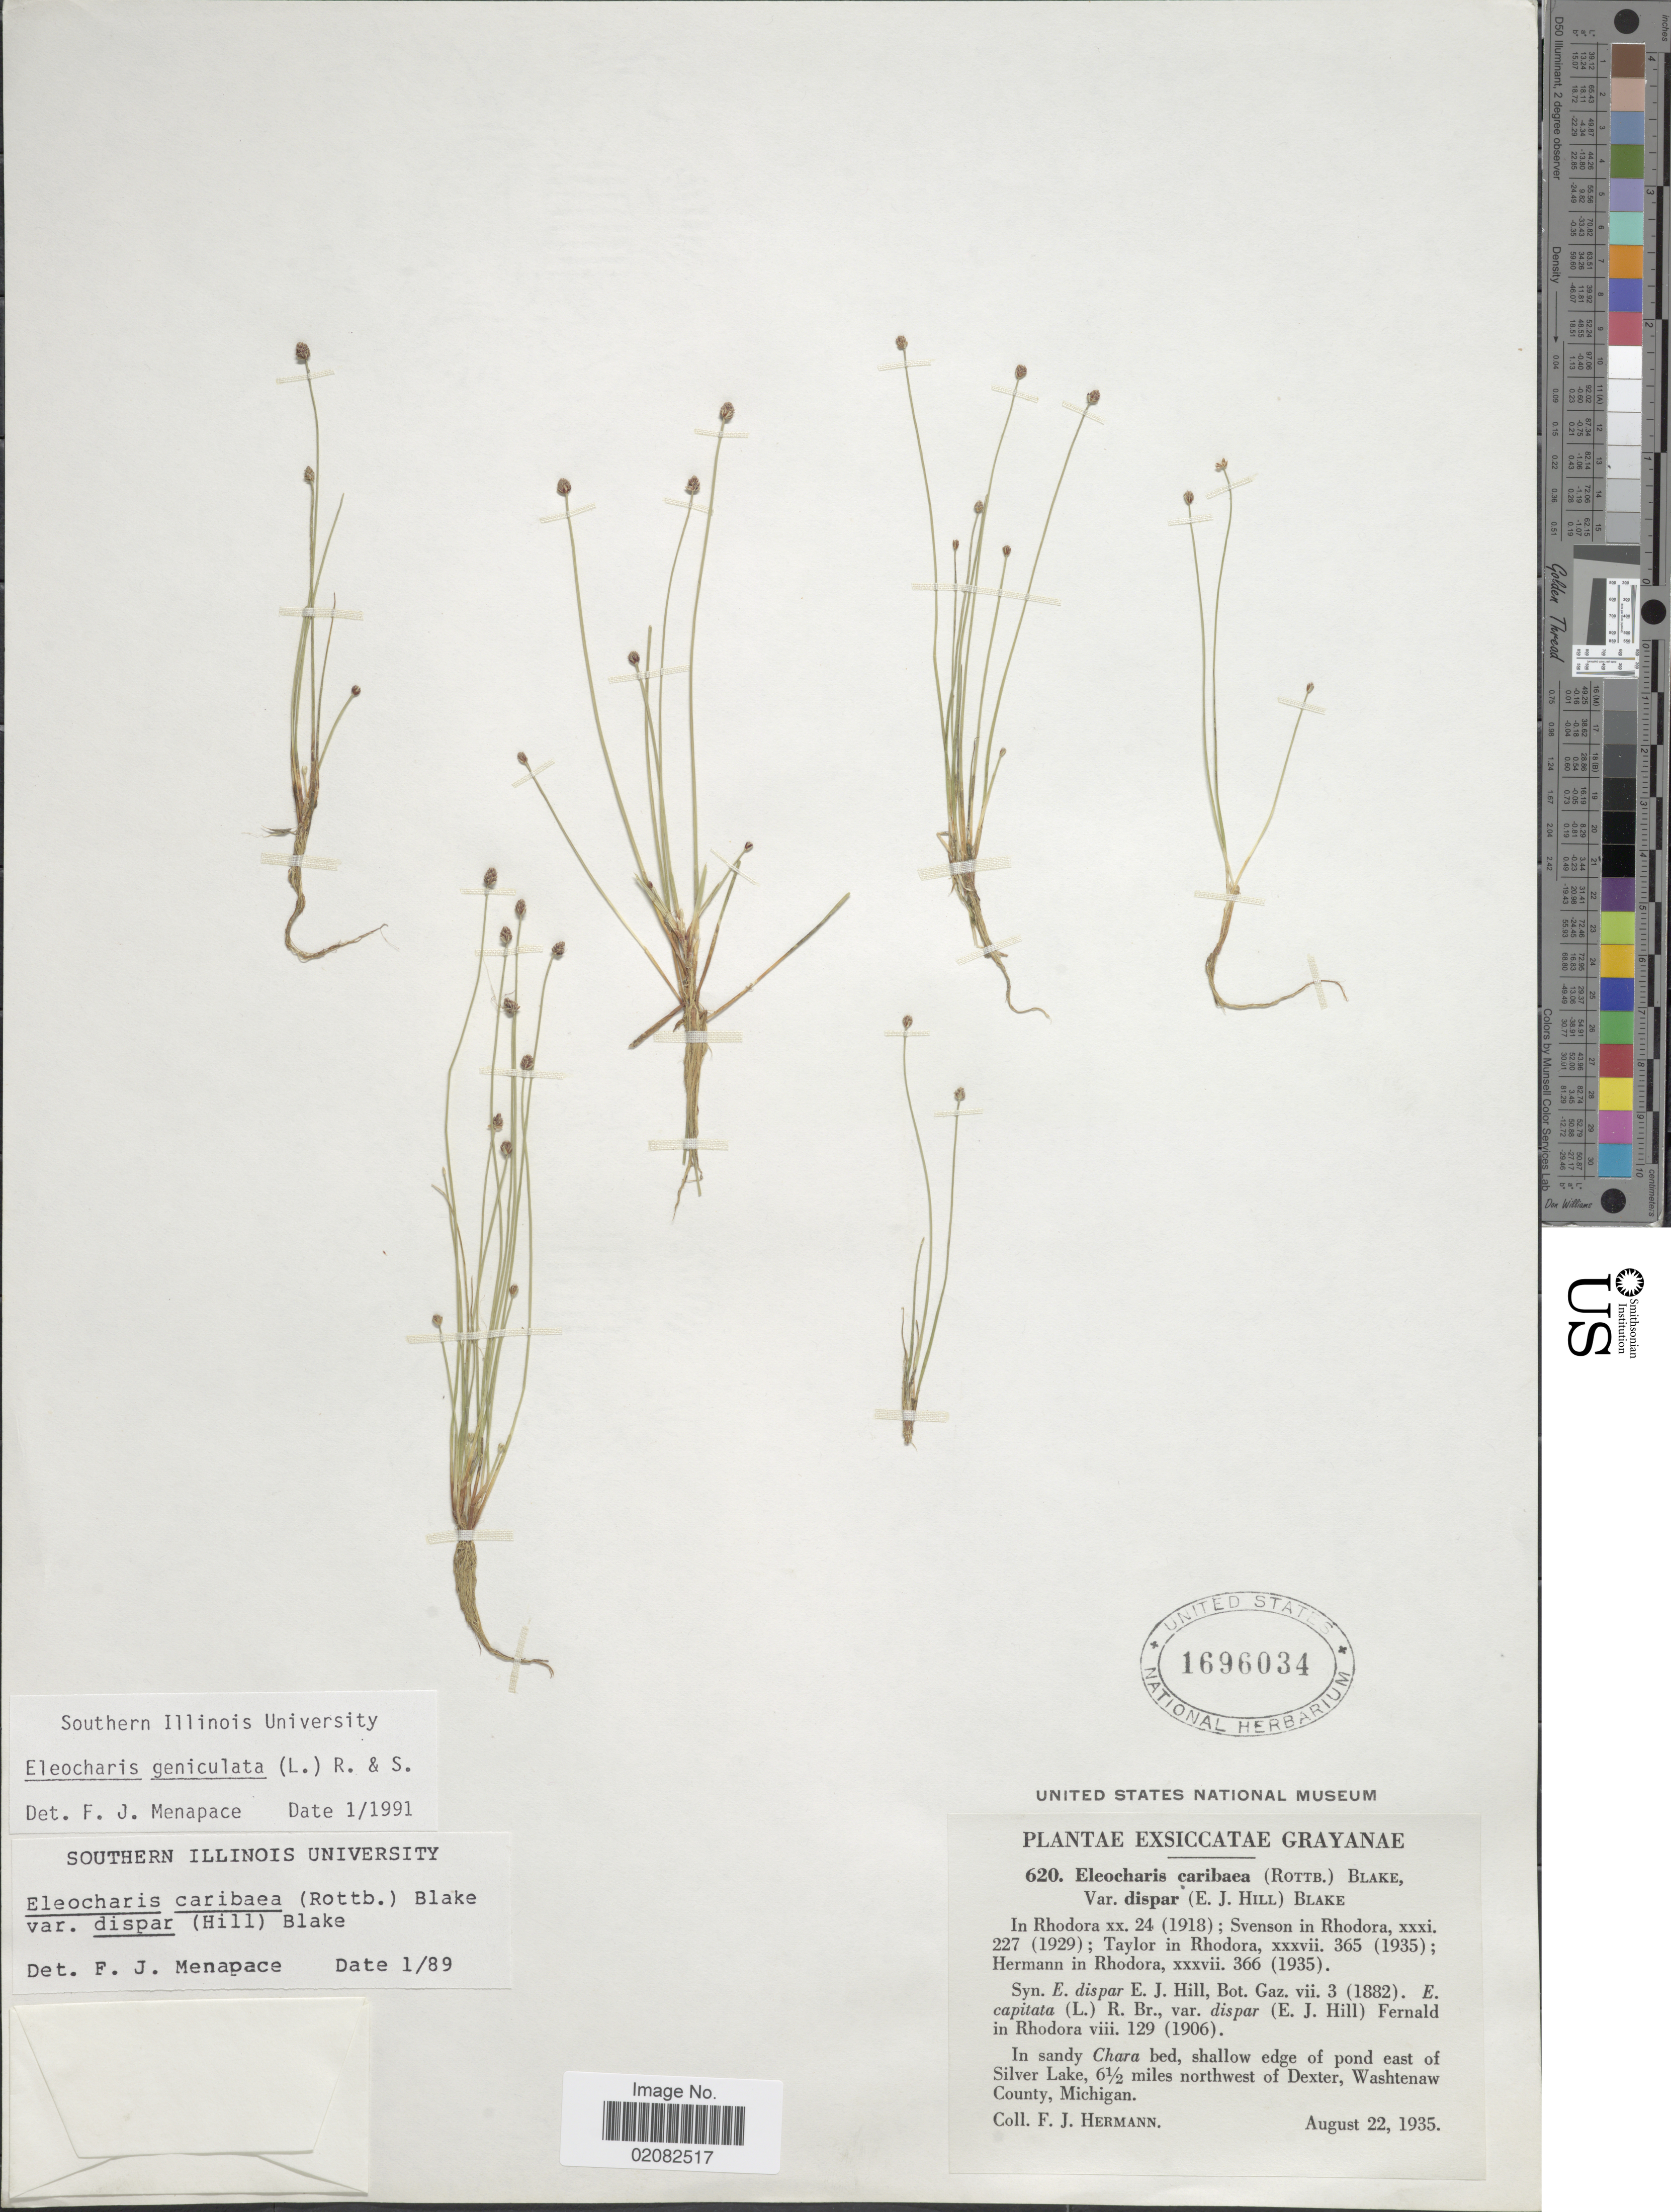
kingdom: Plantae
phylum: Tracheophyta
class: Liliopsida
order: Poales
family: Cyperaceae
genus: Eleocharis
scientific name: Eleocharis geniculata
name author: (L.) Roem. & Schult.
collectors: F. J. Hermann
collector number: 620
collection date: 1935-08-22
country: United States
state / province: Michigan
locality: Grayanae, east of Silver Lake, 6½ miles northwest of Dexter, Washtenaw County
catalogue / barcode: US 1696034